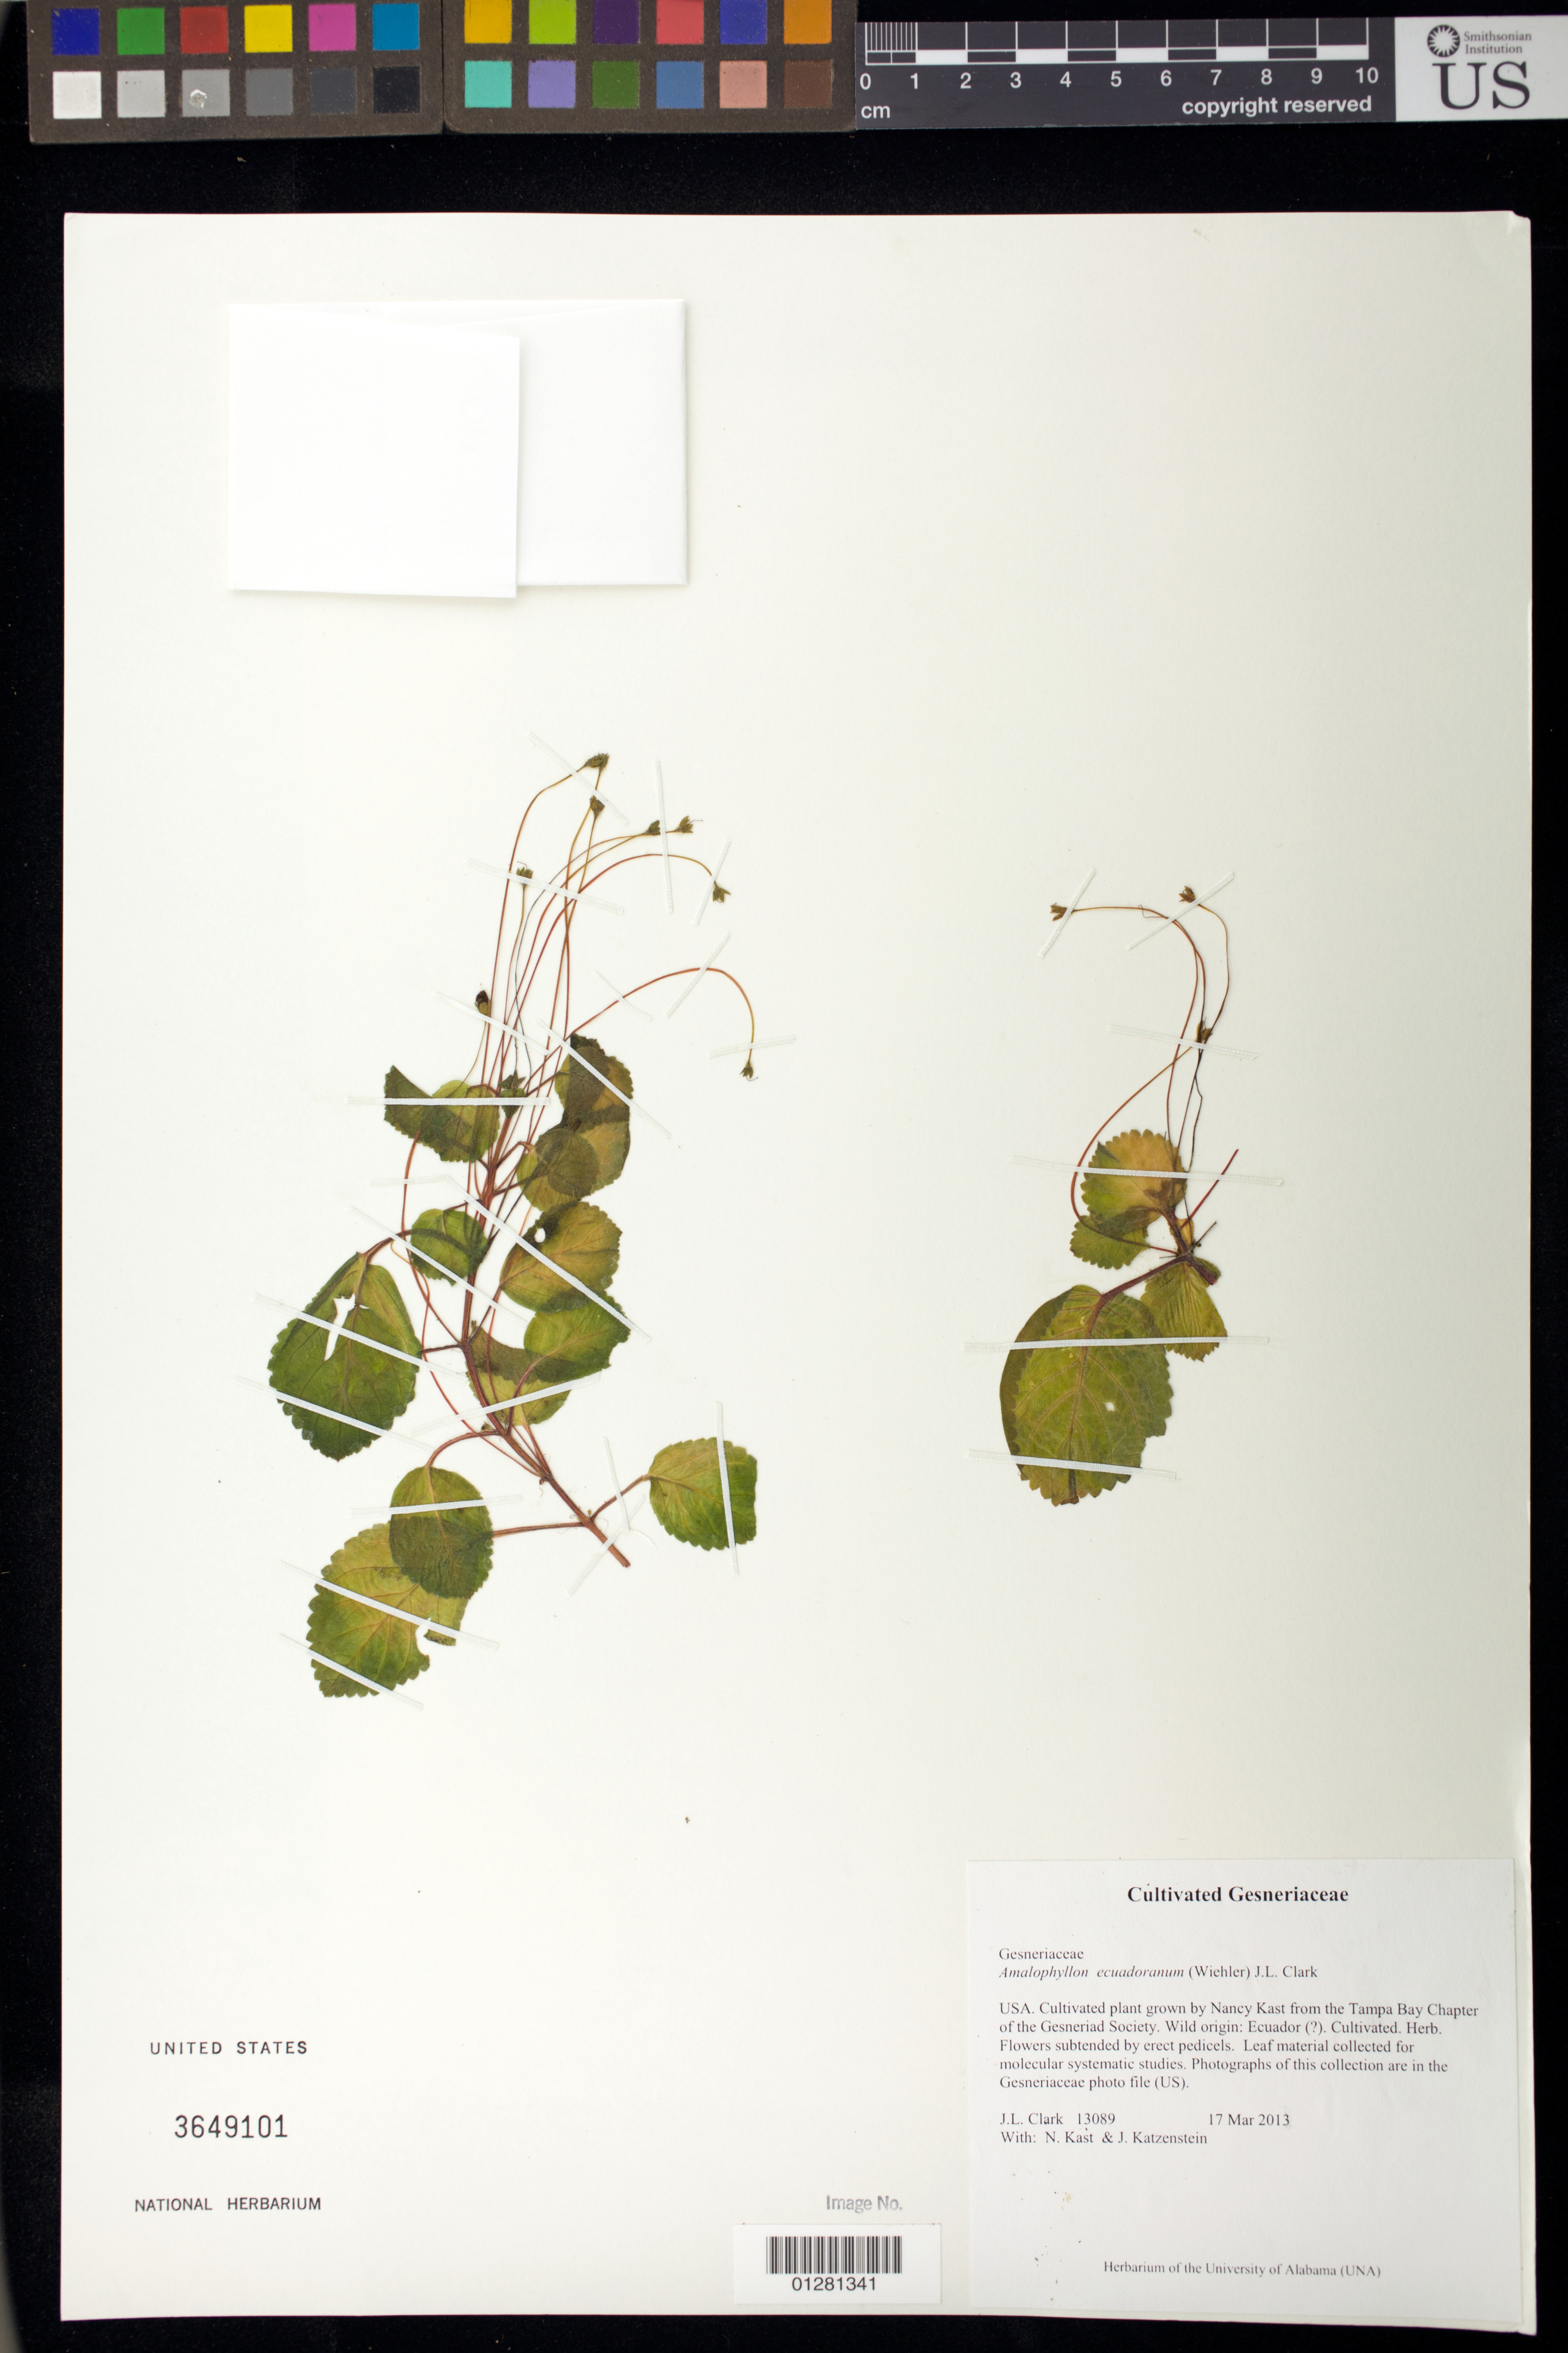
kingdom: Plantae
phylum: Tracheophyta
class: Magnoliopsida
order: Lamiales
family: Gesneriaceae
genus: Amalophyllon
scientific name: Amalophyllon ecuadoranum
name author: (Wiehler) J.L. Clark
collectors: J. L. Clark, N. Kast & J. Katzenstein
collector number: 13089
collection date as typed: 17 Mar 2013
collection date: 2013-03-17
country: United States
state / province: Florida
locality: Cultivated plant grown by Nancy Kast from the Tampa Bay Chapter of the Gesneriad Society.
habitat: Cultivated. Herb.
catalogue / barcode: US 3649101